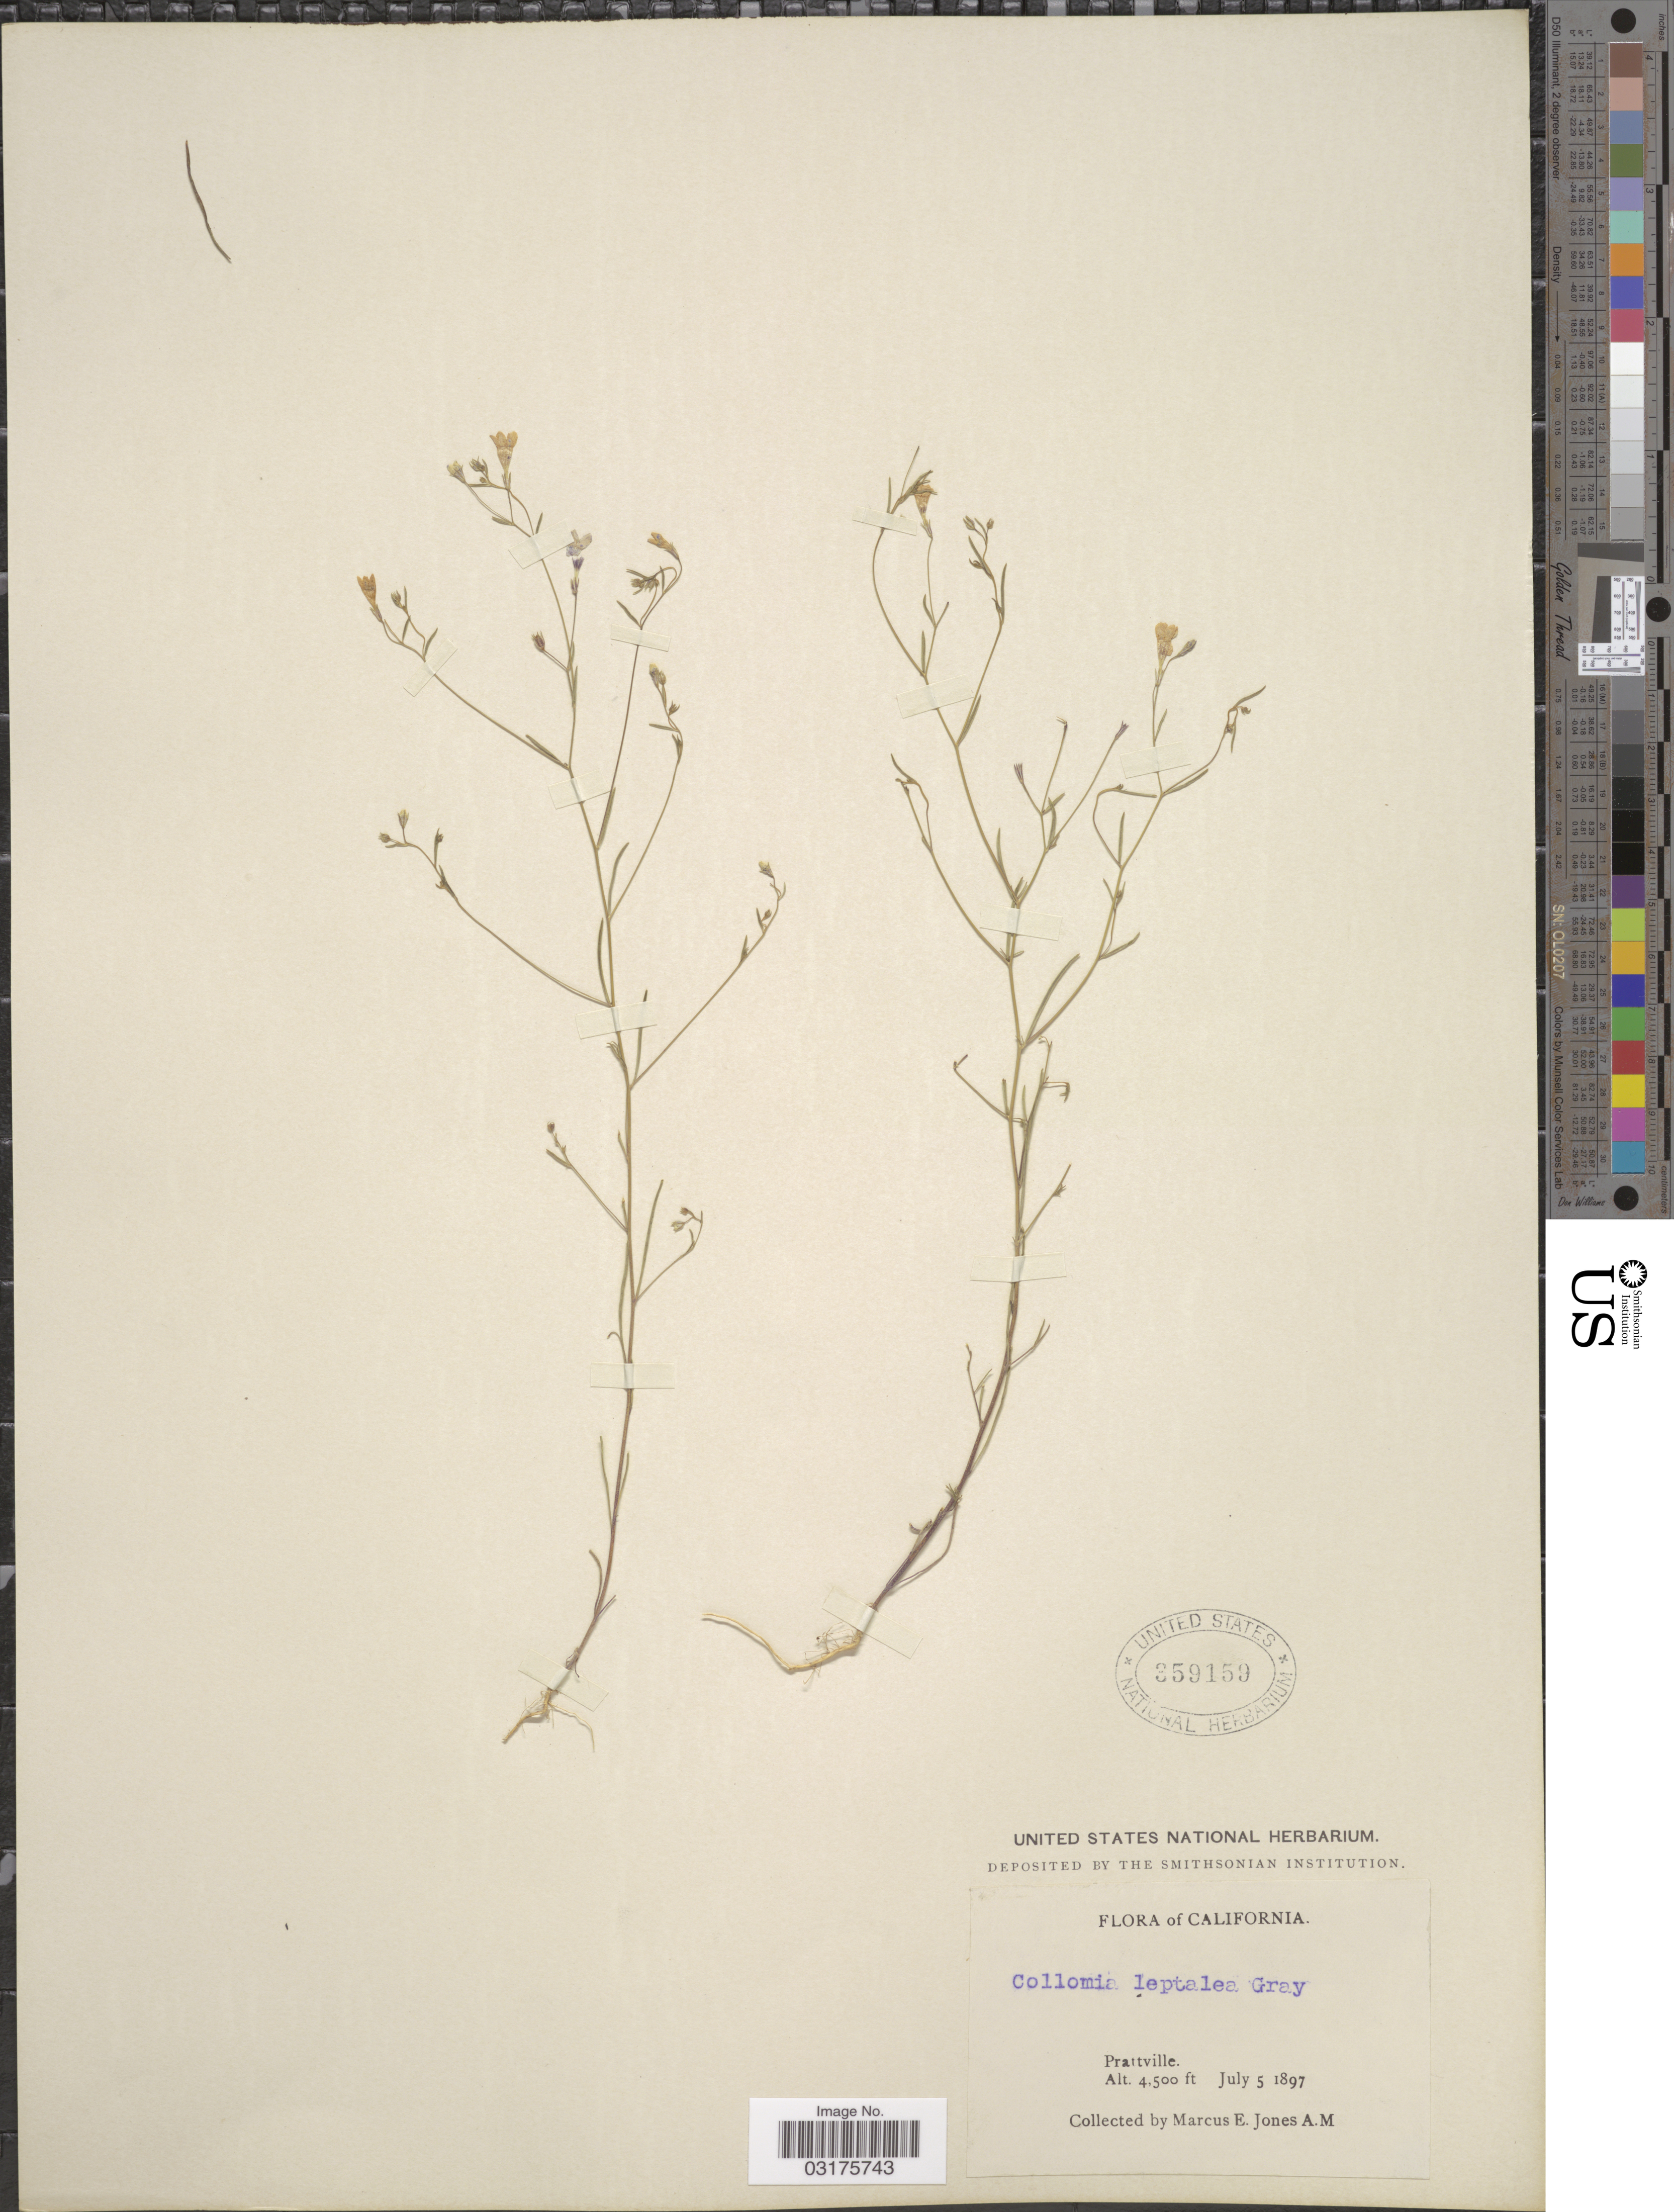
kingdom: Plantae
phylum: Tracheophyta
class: Magnoliopsida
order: Ericales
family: Polemoniaceae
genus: Navarretia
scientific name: Navarretia leptalea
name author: (A. Gray) L.A. Johnson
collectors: M. E. Jones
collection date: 1897-07-05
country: United States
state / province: California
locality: Prattville.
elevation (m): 1372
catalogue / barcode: US 359159